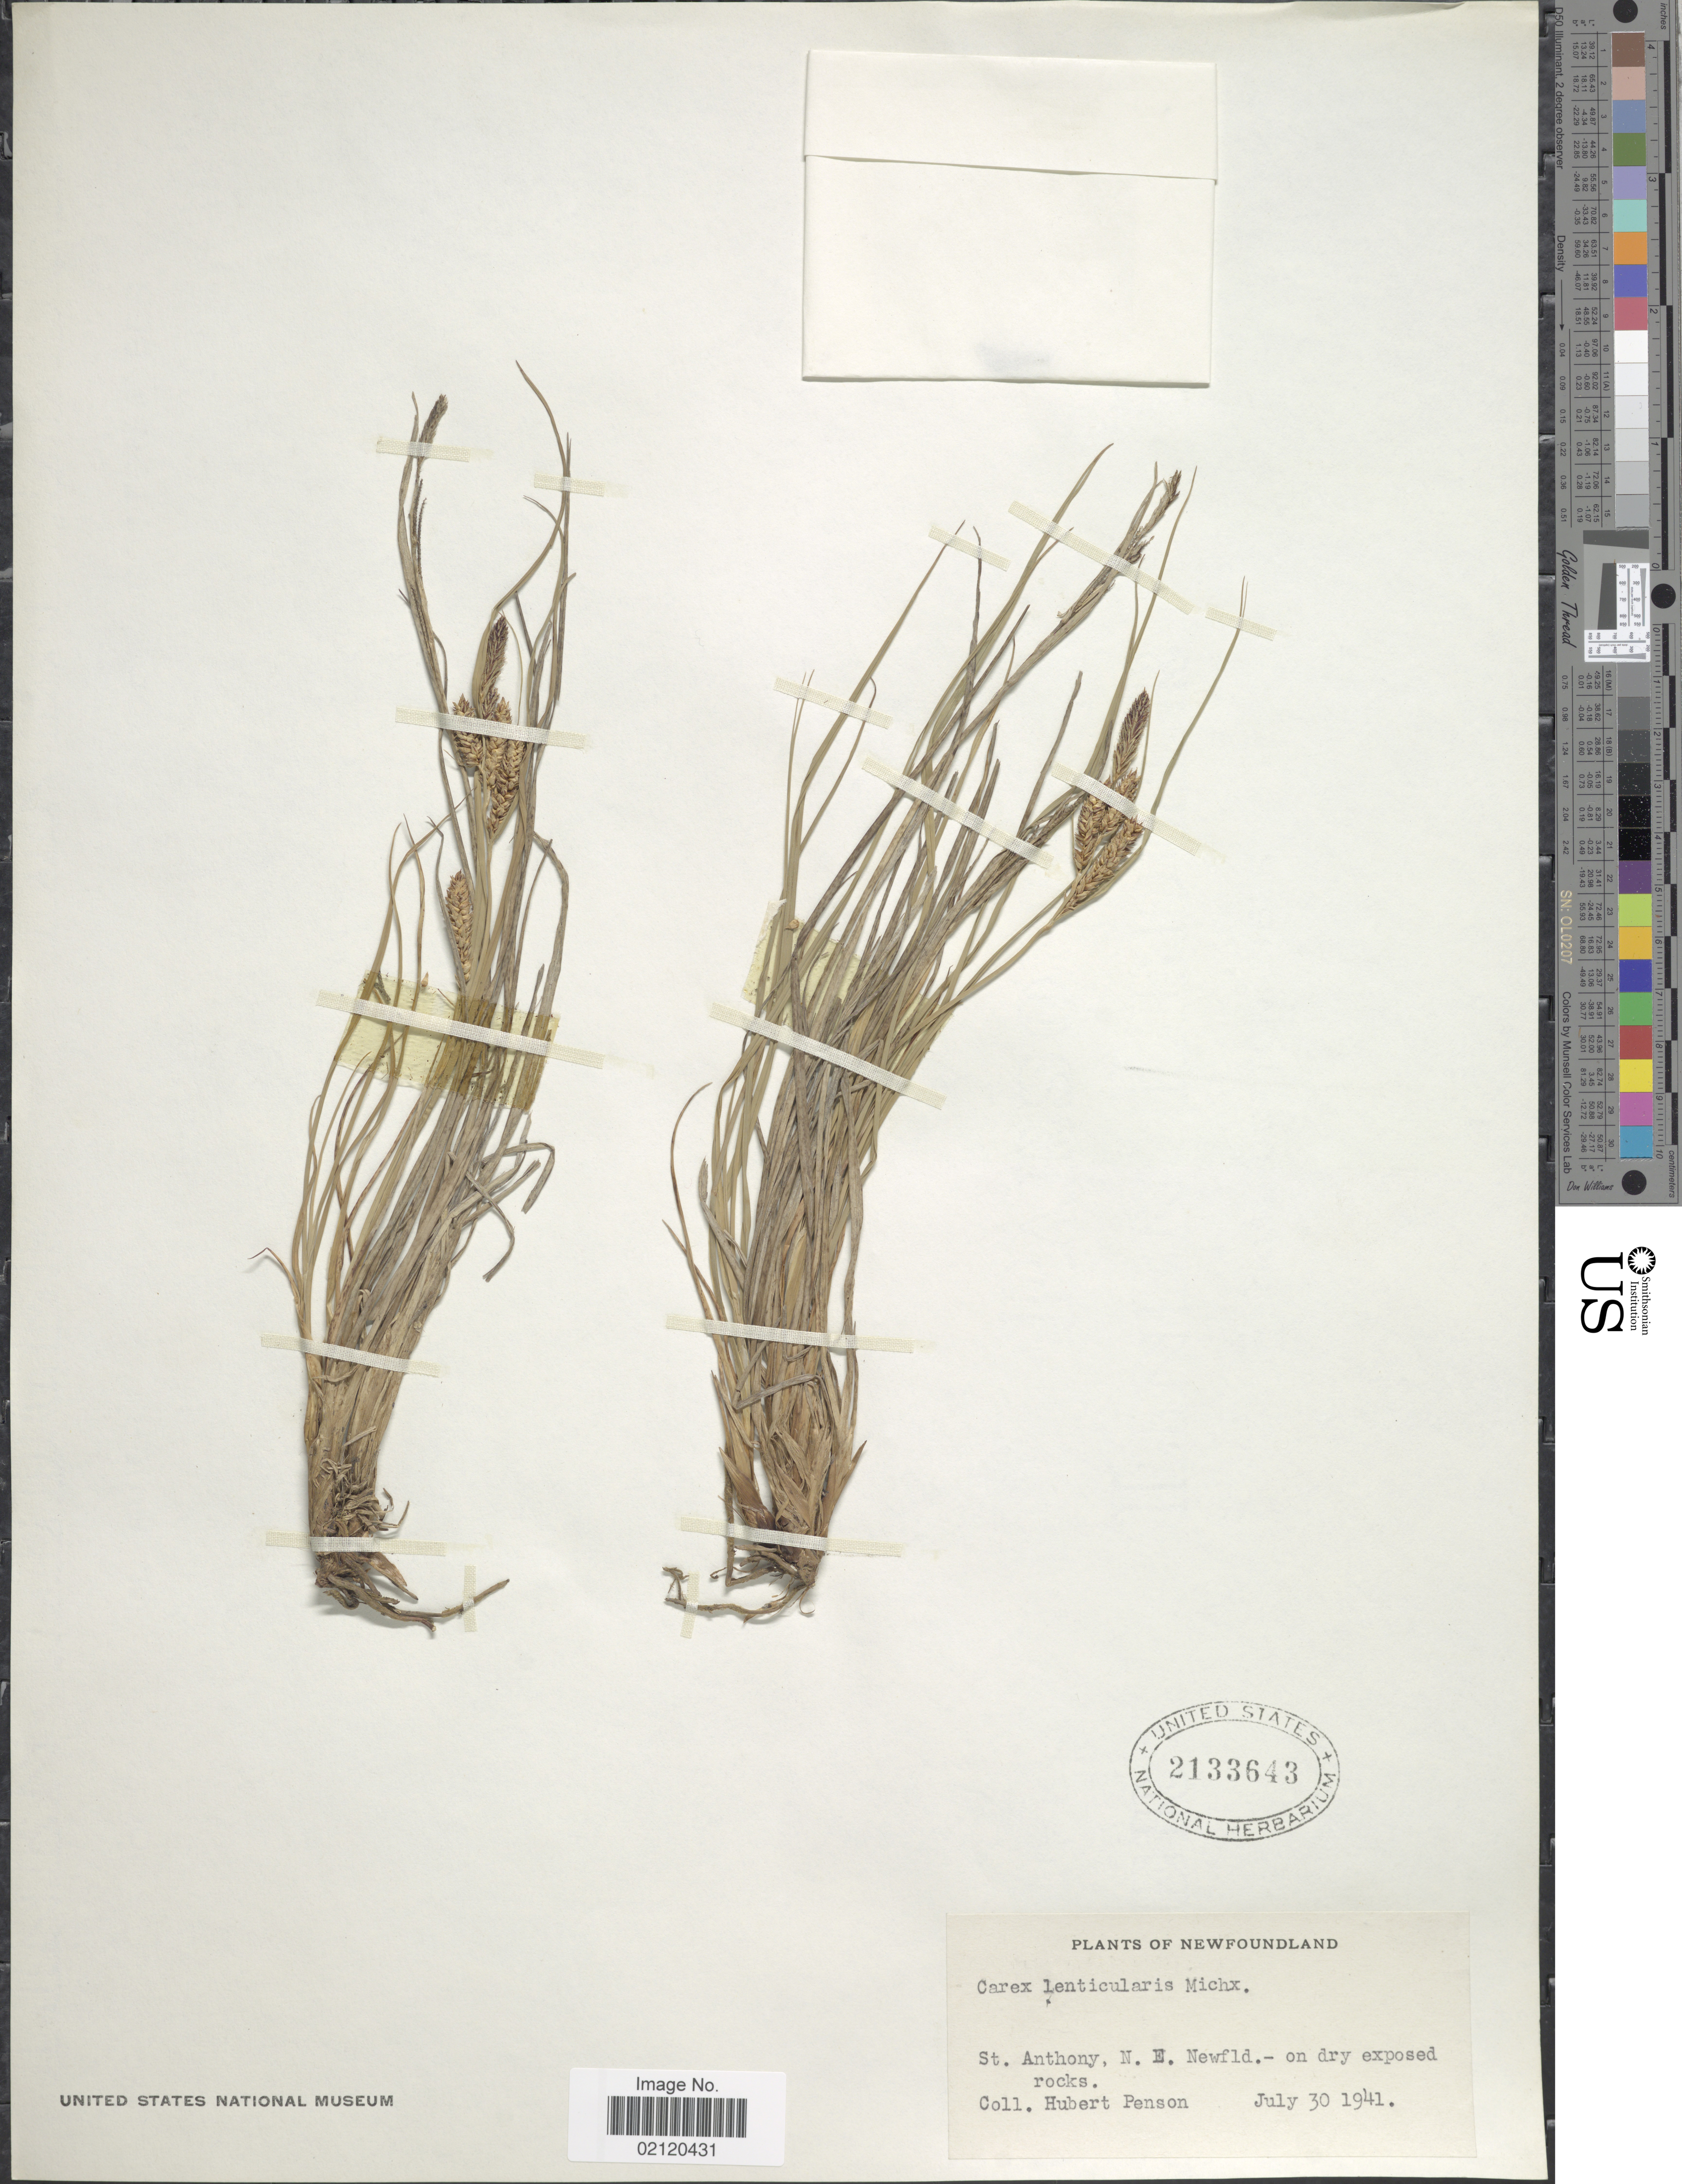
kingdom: Plantae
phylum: Tracheophyta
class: Liliopsida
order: Poales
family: Cyperaceae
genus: Carex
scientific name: Carex lenticularis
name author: Michx.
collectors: H. Penson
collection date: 1941-07-30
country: Canada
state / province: Newfoundland and Labrador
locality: St. Anthony, N.E. Newfld.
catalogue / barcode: US 2133643